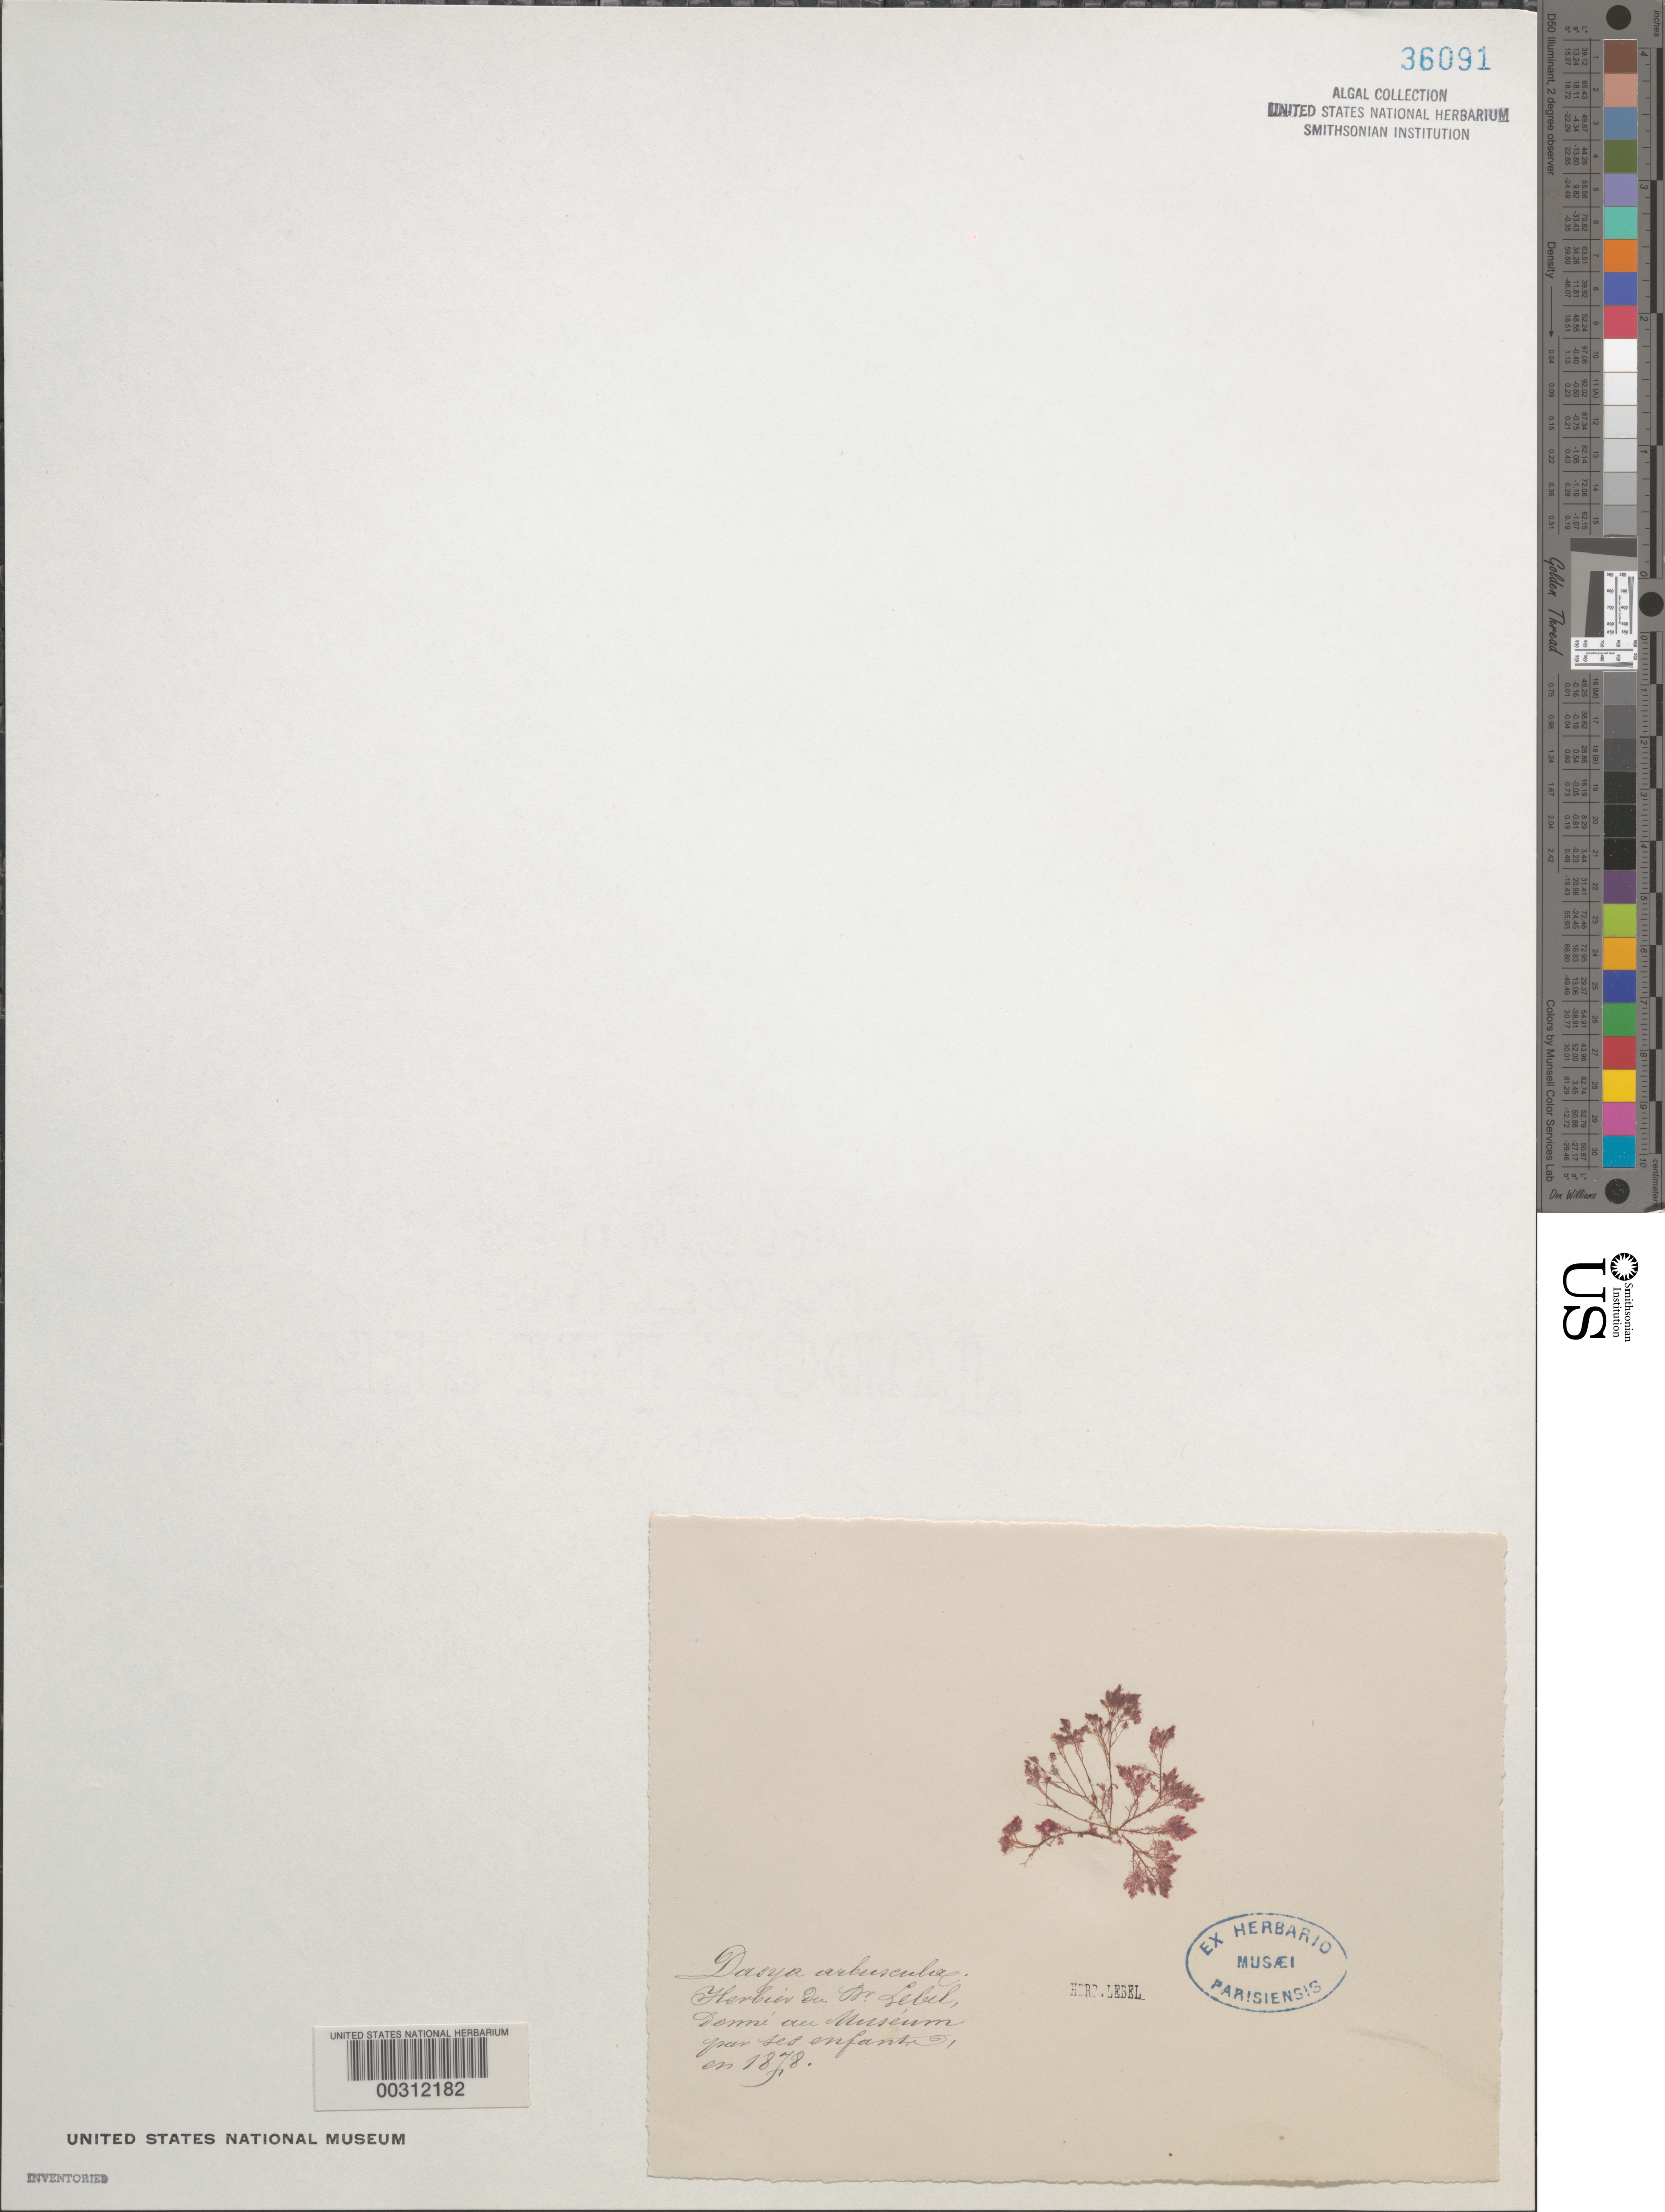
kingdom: Plantae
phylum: Rhodophyta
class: Florideophyceae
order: Ceramiales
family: Callithamniaceae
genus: Aglaothamnion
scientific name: Aglaothamnion sepositum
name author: (Gunnerus) C.A. Maggs & Hommers.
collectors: J. Lebel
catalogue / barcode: US 36091